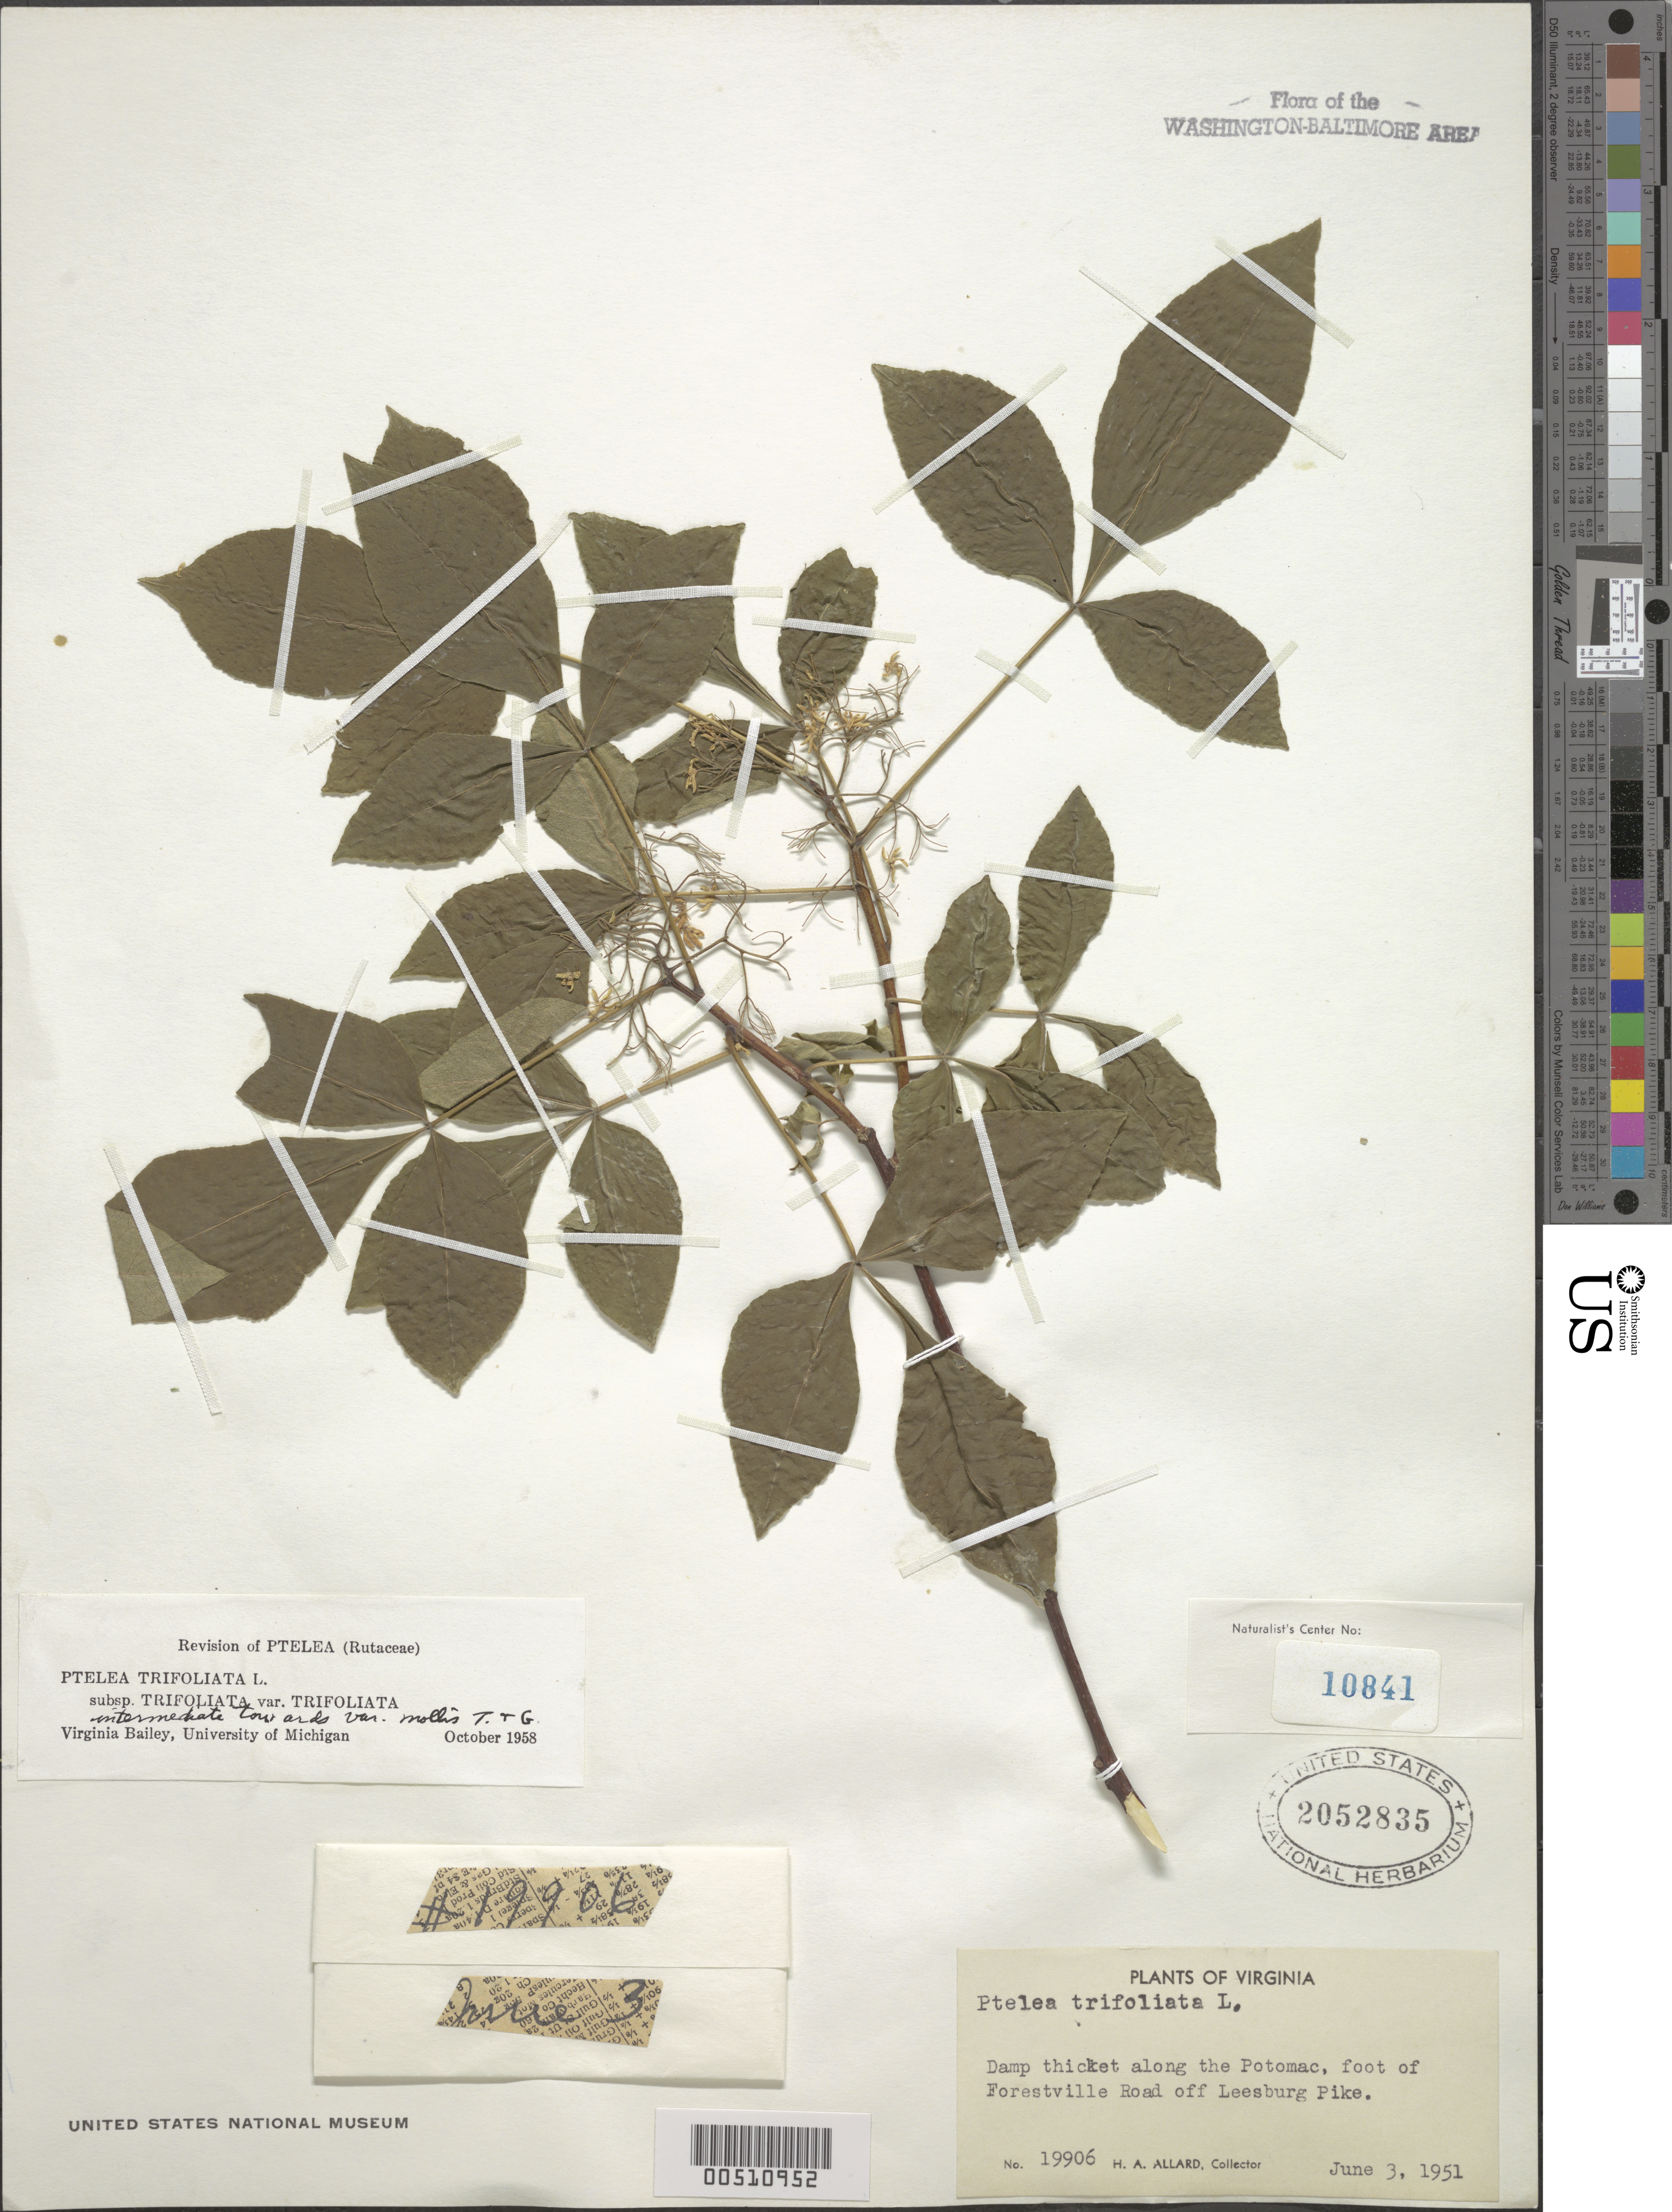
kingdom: Plantae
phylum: Tracheophyta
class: Magnoliopsida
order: Sapindales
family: Rutaceae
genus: Ptelea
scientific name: Ptelea trifoliata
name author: L.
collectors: H. A. Allard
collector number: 19906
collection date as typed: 03 Jun 1951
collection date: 1951-06-03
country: United States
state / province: Virginia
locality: Forestville road off Leesburg Pike, along the Potomac River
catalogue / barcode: US 2052835